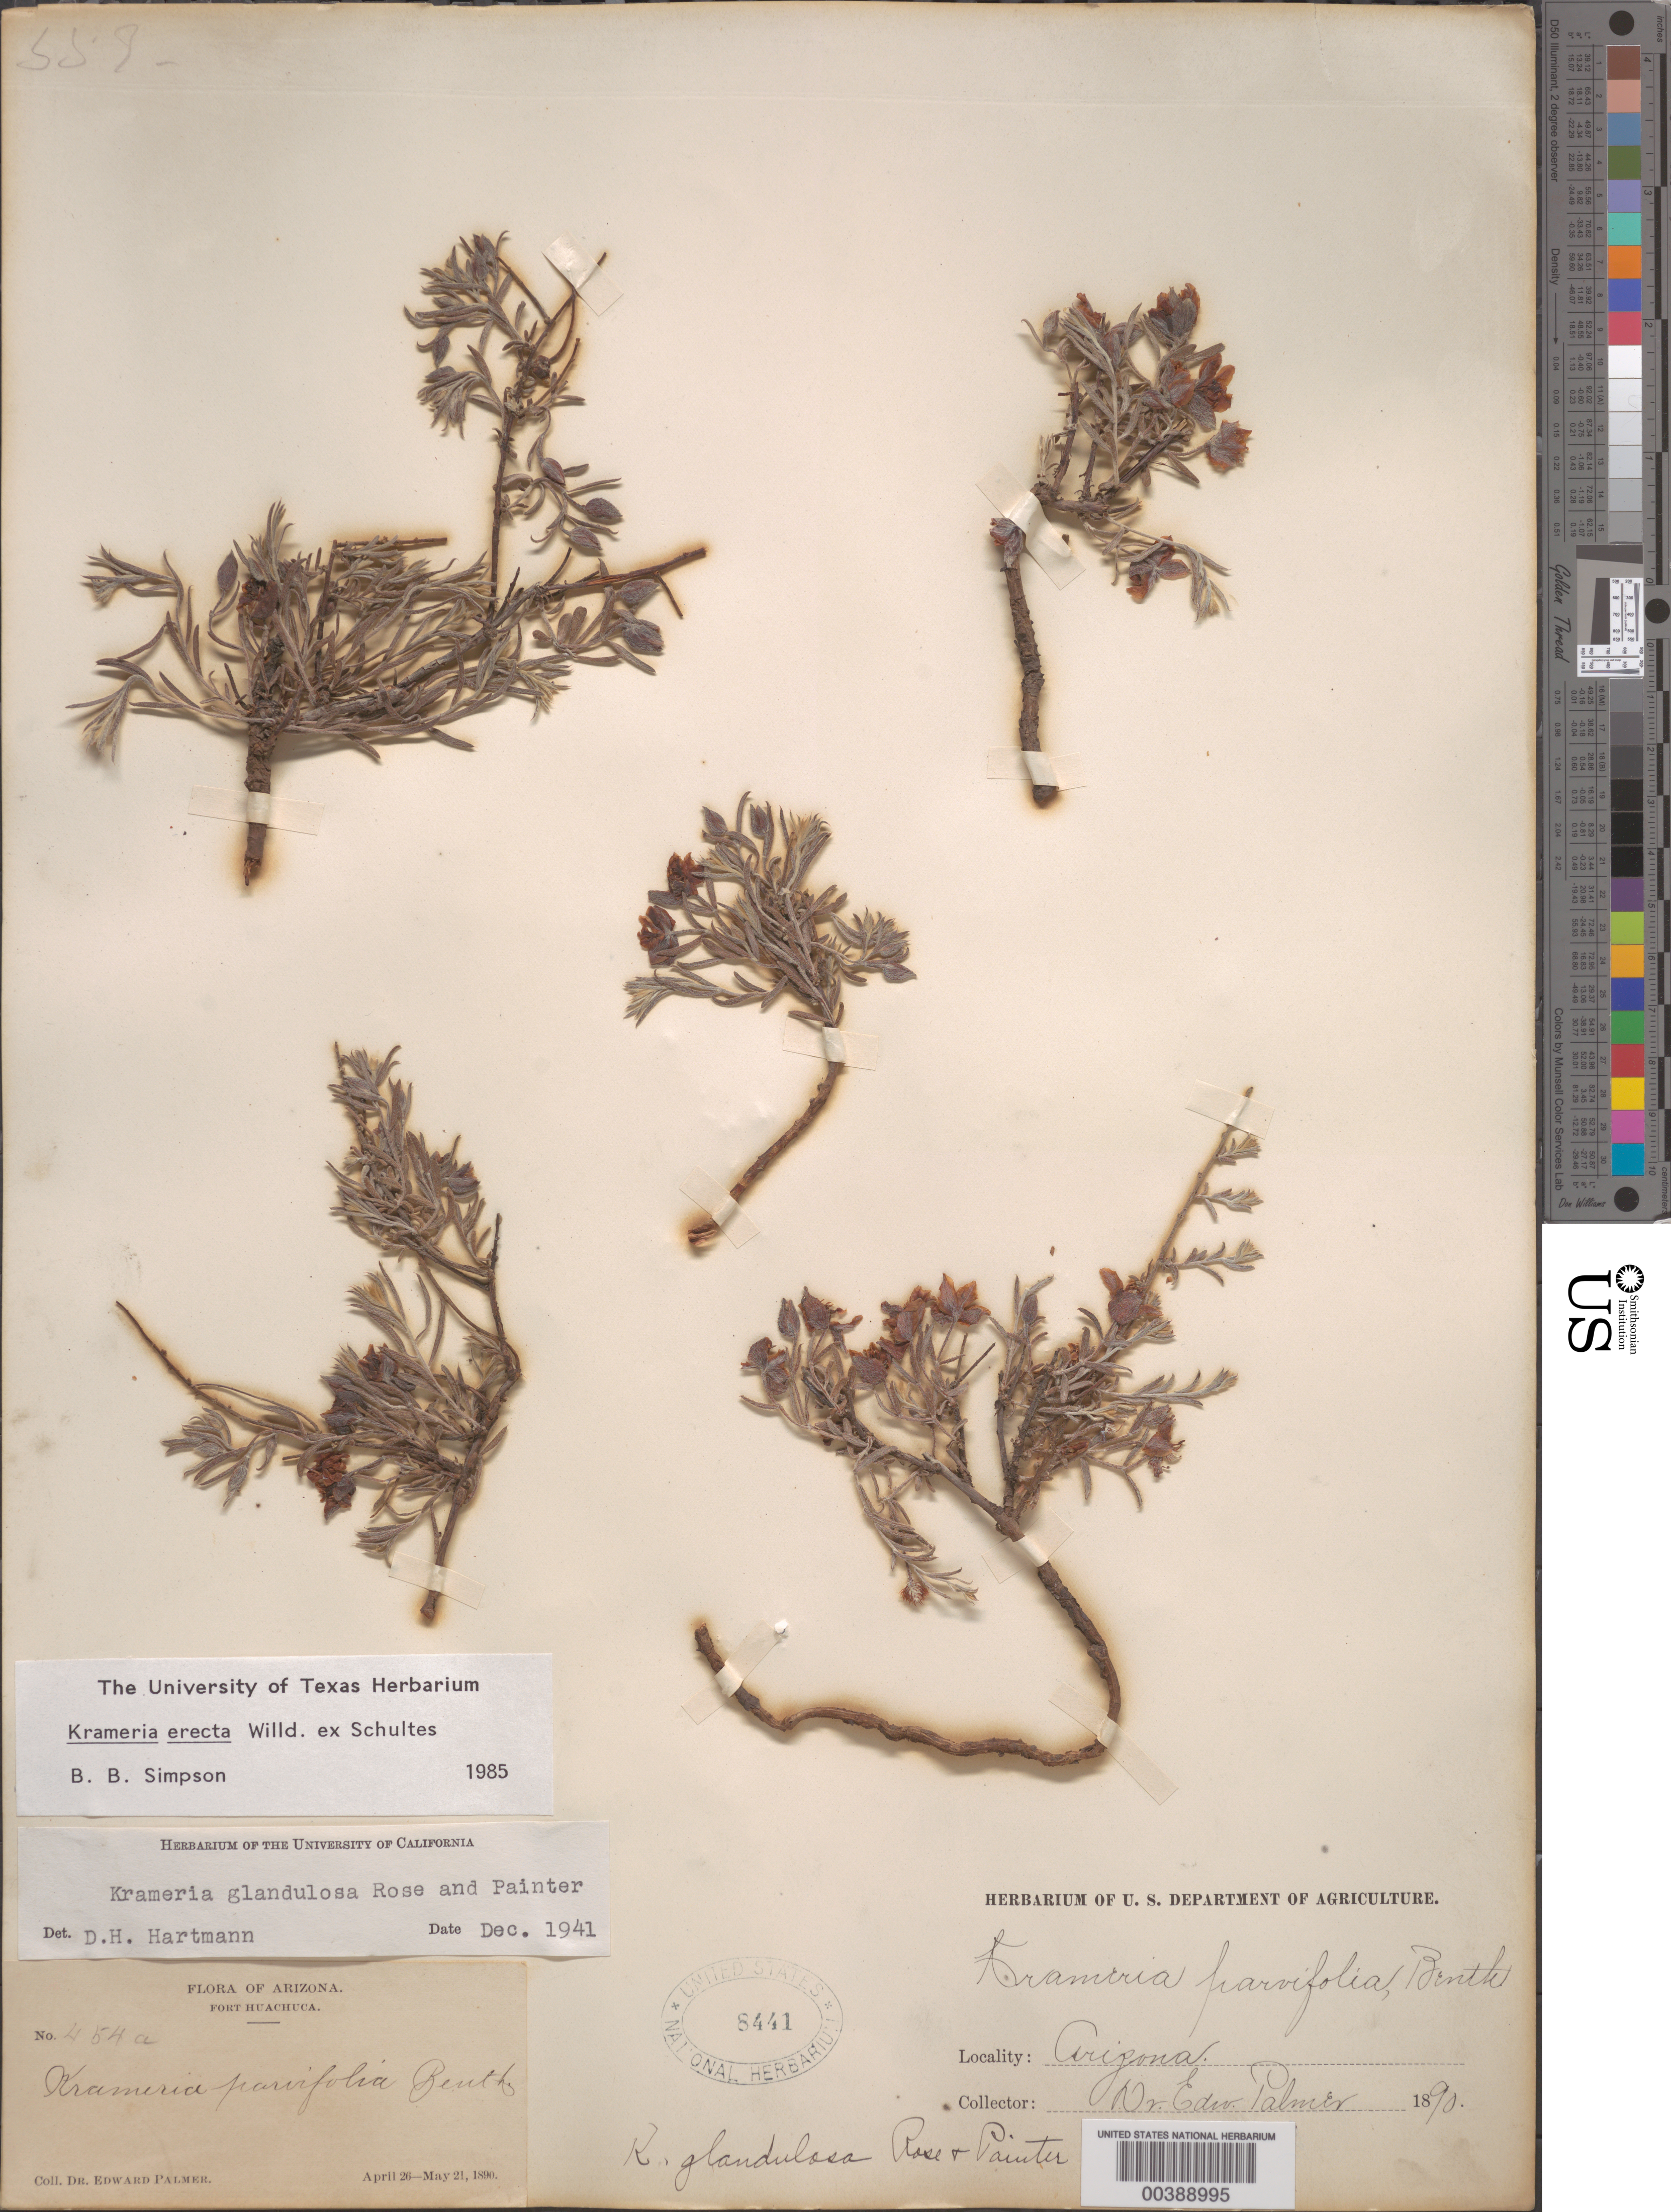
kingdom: Plantae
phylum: Tracheophyta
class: Magnoliopsida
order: Zygophyllales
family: Krameriaceae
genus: Krameria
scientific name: Krameria glandulosa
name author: Rose & J.H. Painter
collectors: E. Palmer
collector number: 454a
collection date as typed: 26 Apr 1890 to 21 May 1890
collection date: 1890-04-26/1890-05-21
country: United States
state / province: Arizona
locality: Fort huachuca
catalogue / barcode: US 8441